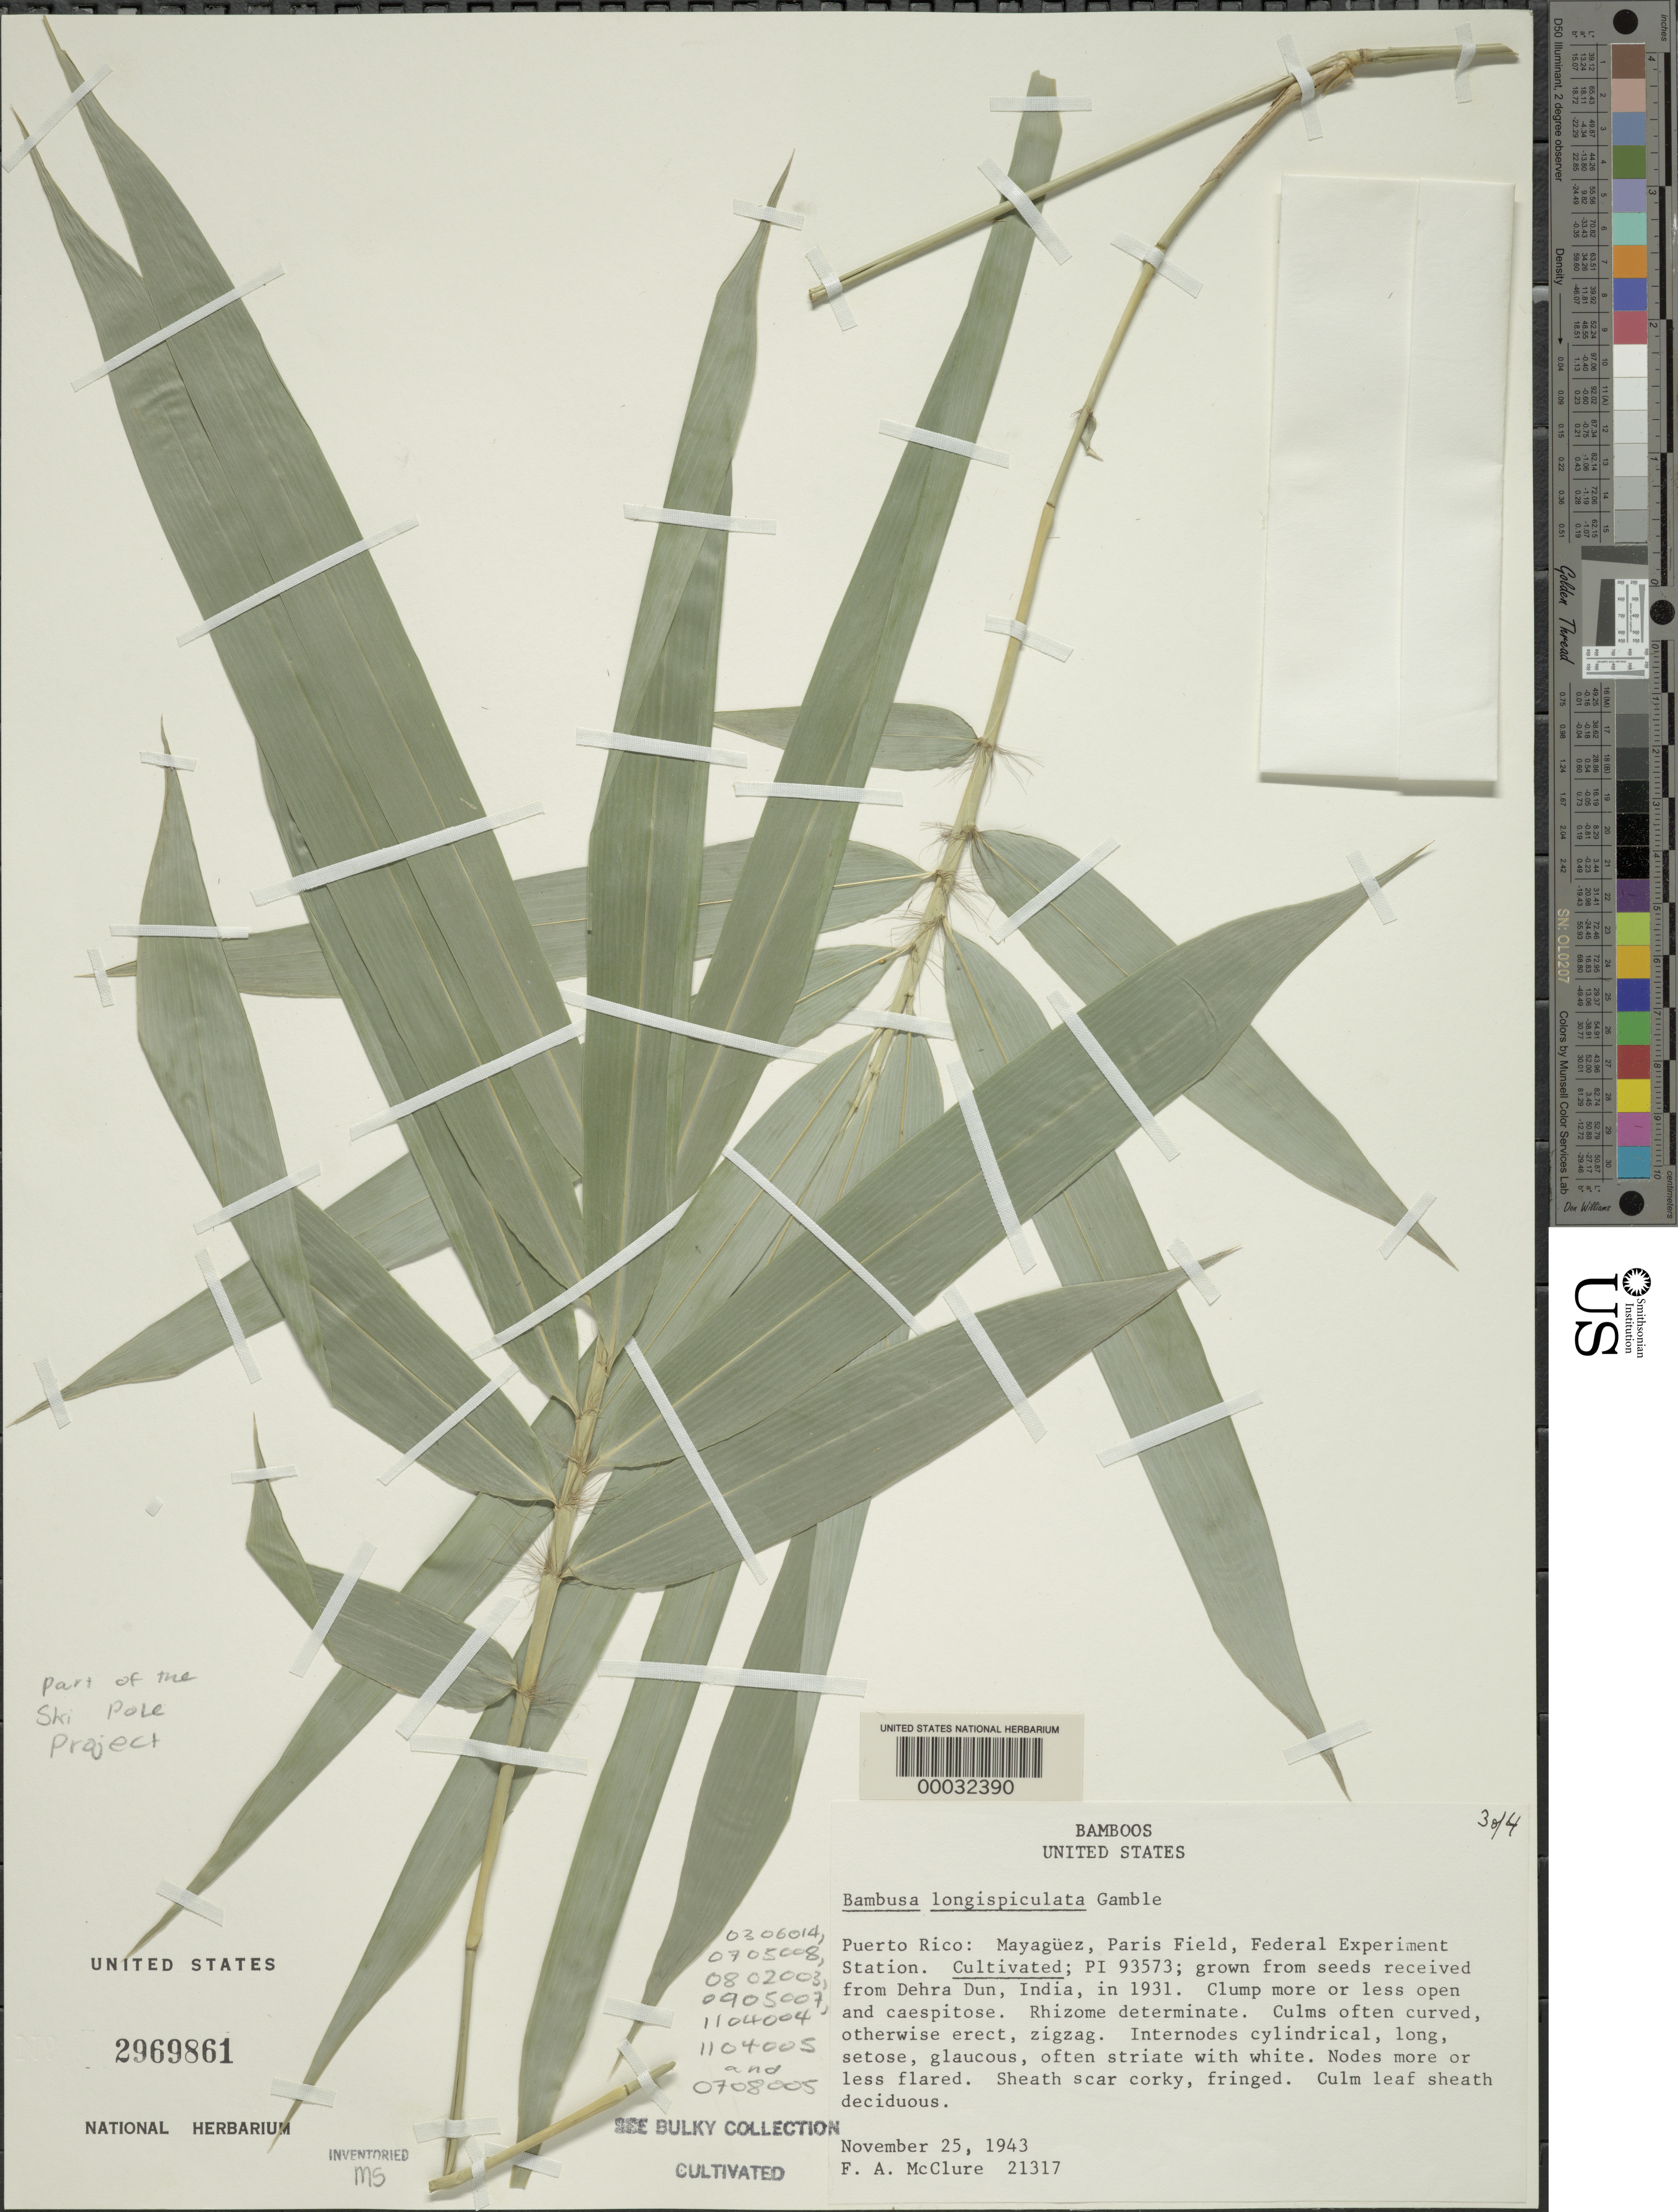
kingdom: Plantae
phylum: Tracheophyta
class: Liliopsida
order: Poales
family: Poaceae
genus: Bambusa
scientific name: Bambusa longispiculata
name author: Gamble ex Brandis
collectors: F. A. McClure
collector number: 21317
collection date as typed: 25 Nov 1943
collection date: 1943-11-25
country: Puerto Rico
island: Greater Antilles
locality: Federal Experimental Station, Paris Field, Mayaguez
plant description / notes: PI 93573. Grown from seeds received from Dehra Dun, India in 1931. Ski pole experiment.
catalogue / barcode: US 2969861